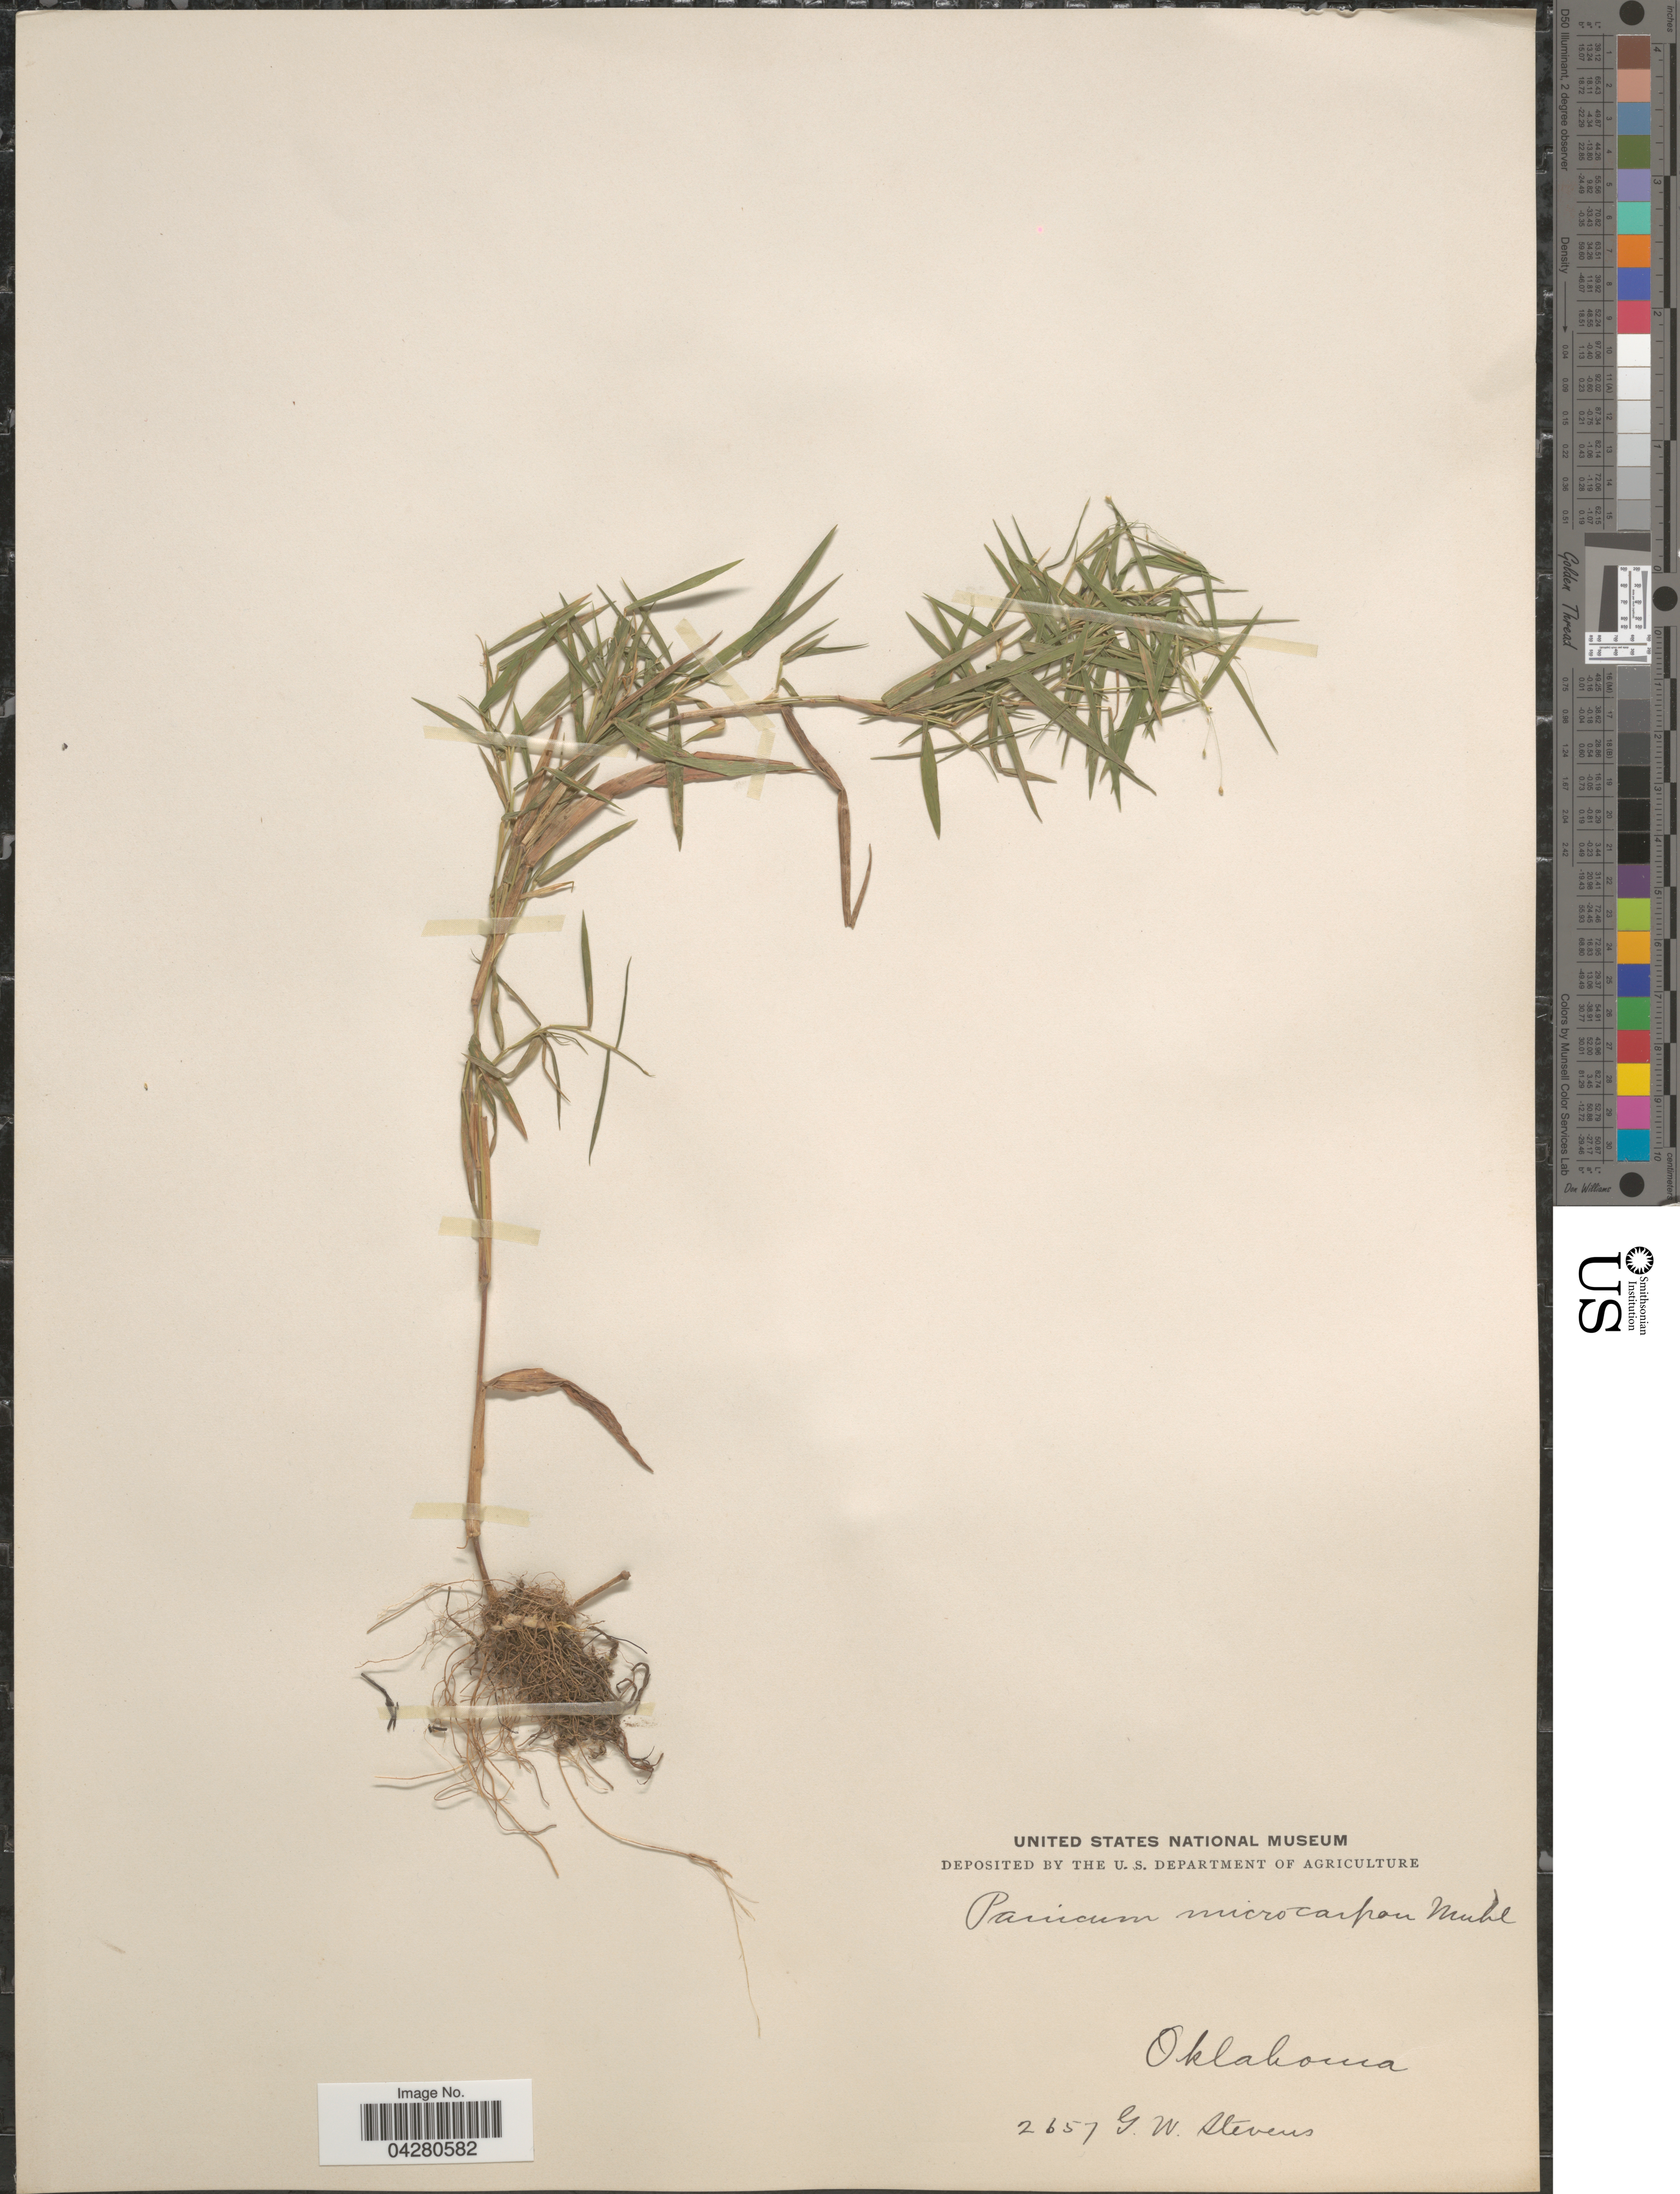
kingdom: Plantae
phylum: Tracheophyta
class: Liliopsida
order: Poales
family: Poaceae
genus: Dichanthelium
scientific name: Dichanthelium dichotomum var. dichotomum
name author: (L.) Gould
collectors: G. W. Stevens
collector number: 2657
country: United States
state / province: Oklahoma